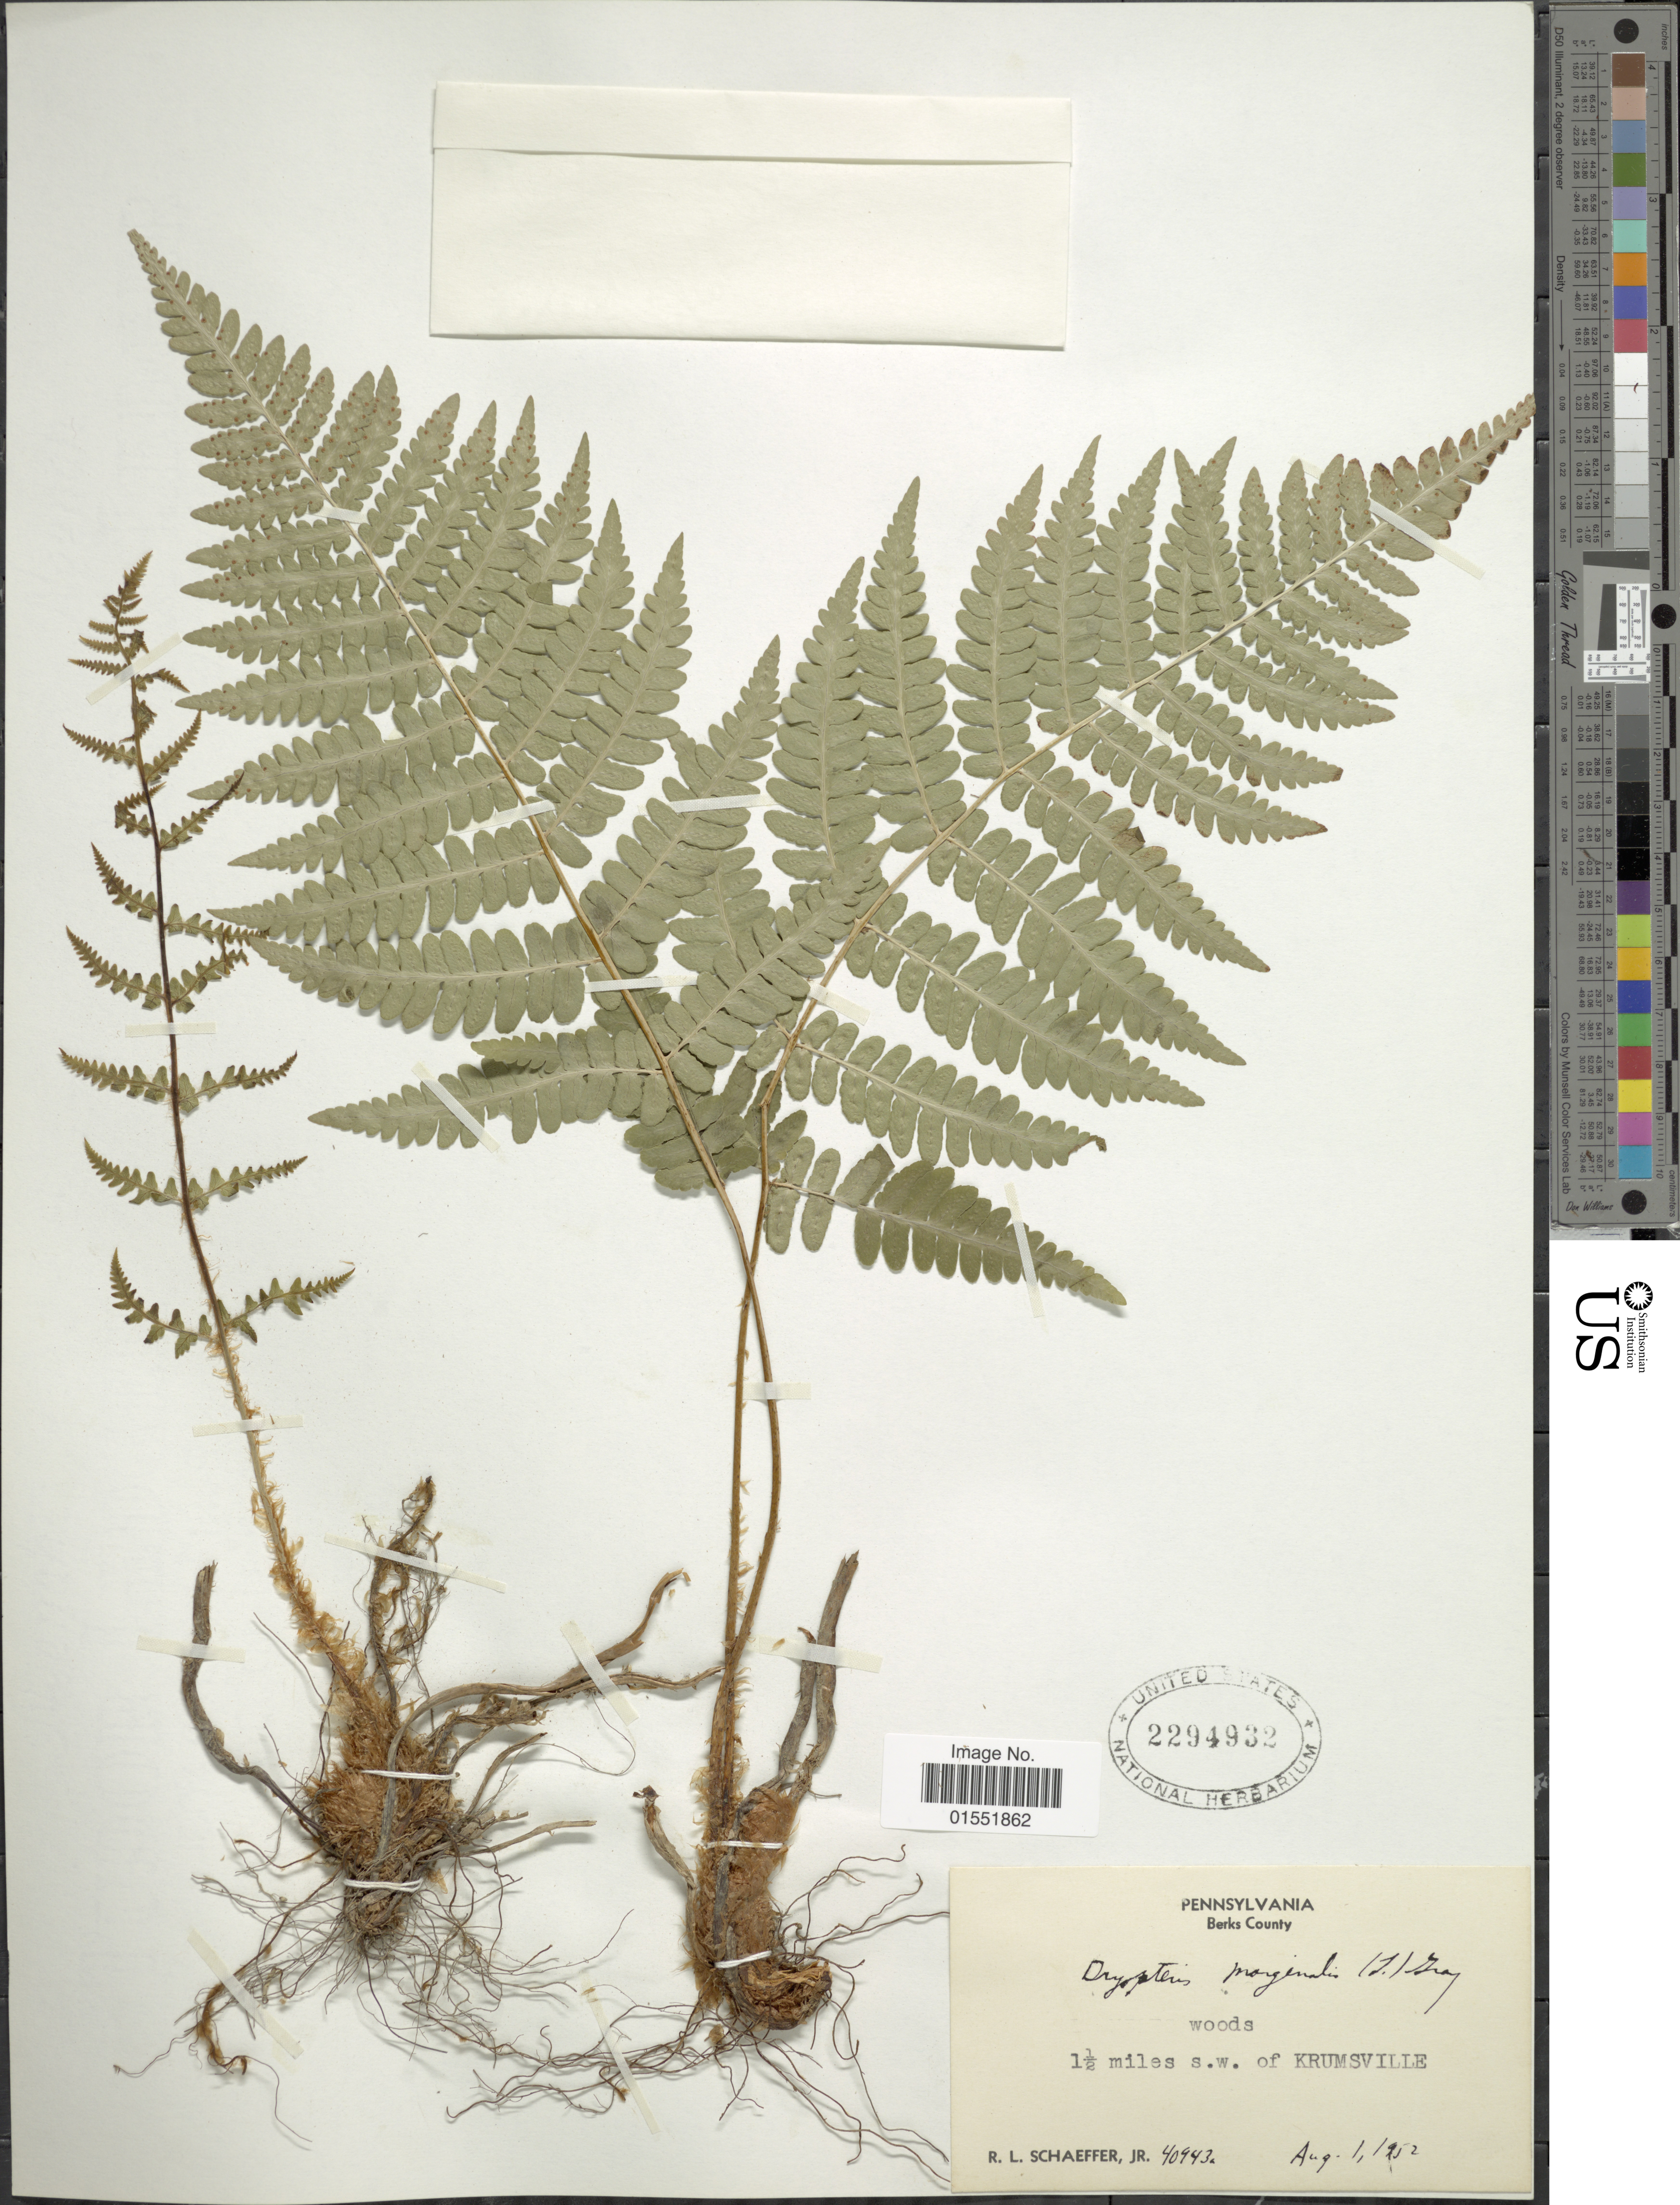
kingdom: Plantae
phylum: Tracheophyta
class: Polypodiopsida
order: Polypodiales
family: Dryopteridaceae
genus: Dryopteris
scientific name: Dryopteris marginalis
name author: (L.) A. Gray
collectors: R. L. Schaeffer Jr.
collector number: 40443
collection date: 1952-08-01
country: United States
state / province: Pennsylvania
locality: Berks County. 1½ miles s.w. of Krumsville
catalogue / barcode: US 2294932